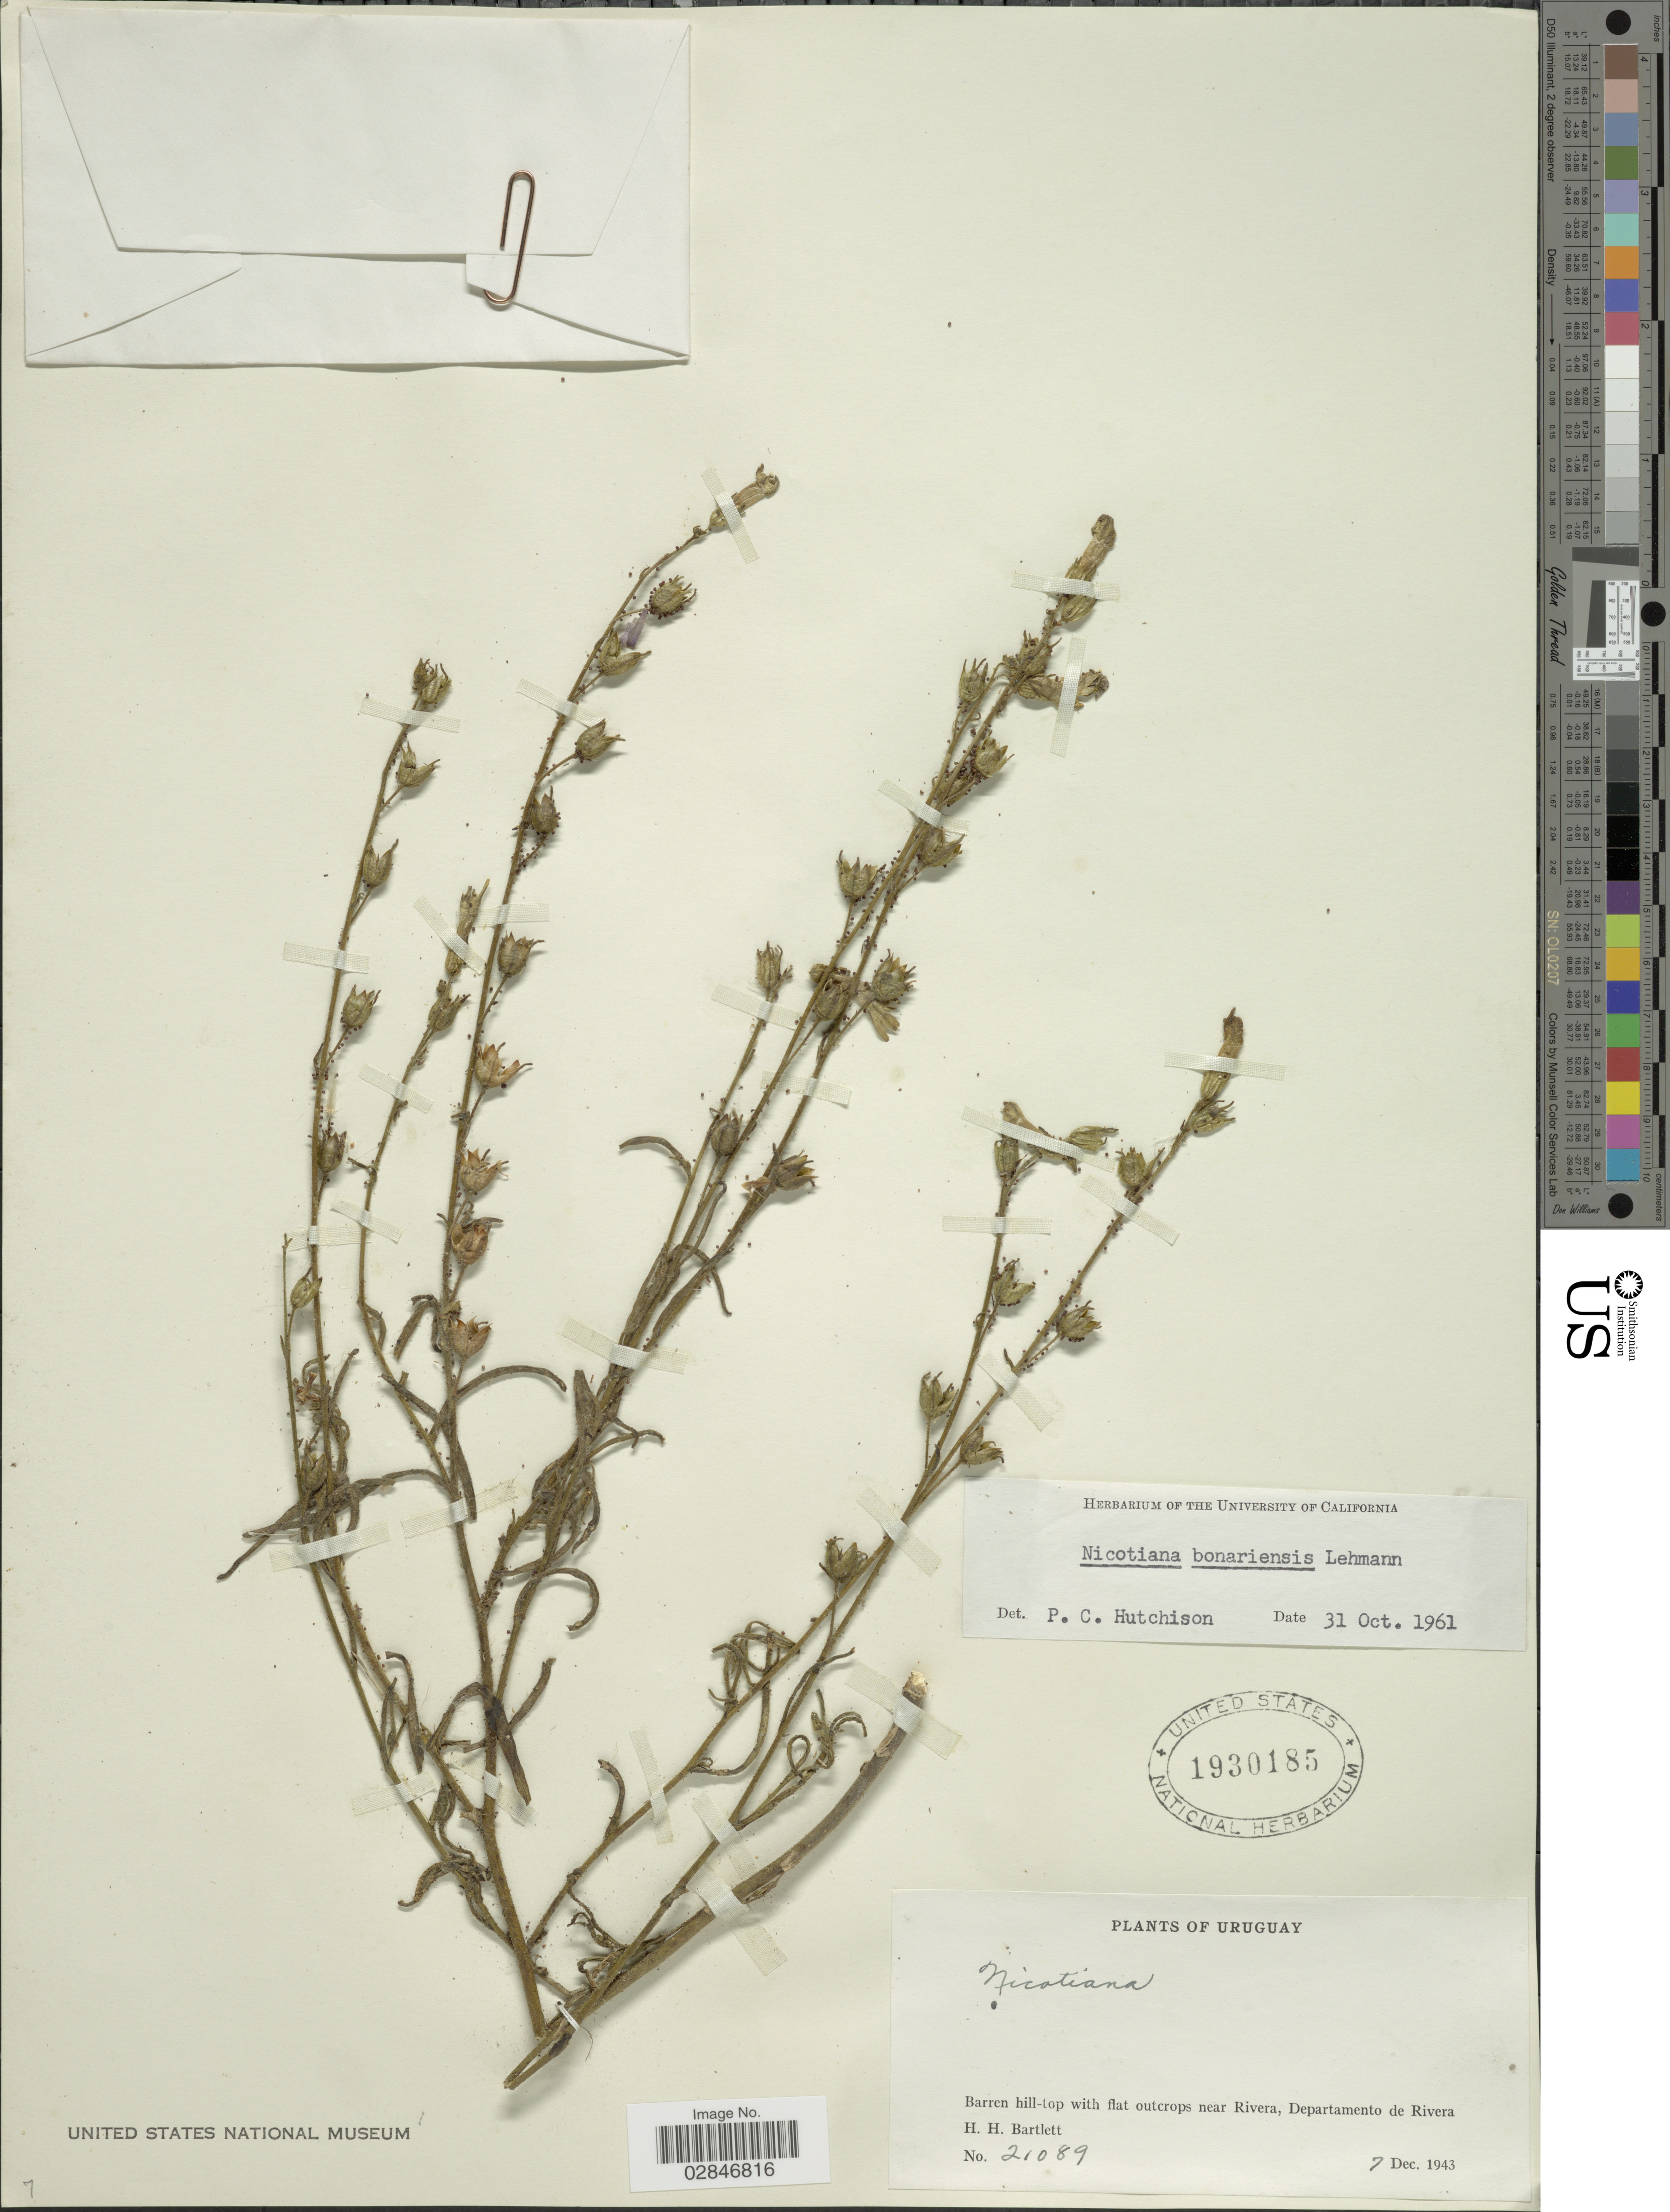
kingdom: Plantae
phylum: Tracheophyta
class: Magnoliopsida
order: Solanales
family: Solanaceae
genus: Nicotiana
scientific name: Nicotiana bonariensis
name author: Lehm.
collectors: H. H. Bartlett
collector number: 21089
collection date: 1943-12-07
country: Uruguay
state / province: Rivera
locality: Barren hill-top with flat outcrops near Rivera, Departamento de Rivera.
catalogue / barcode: US 1930185